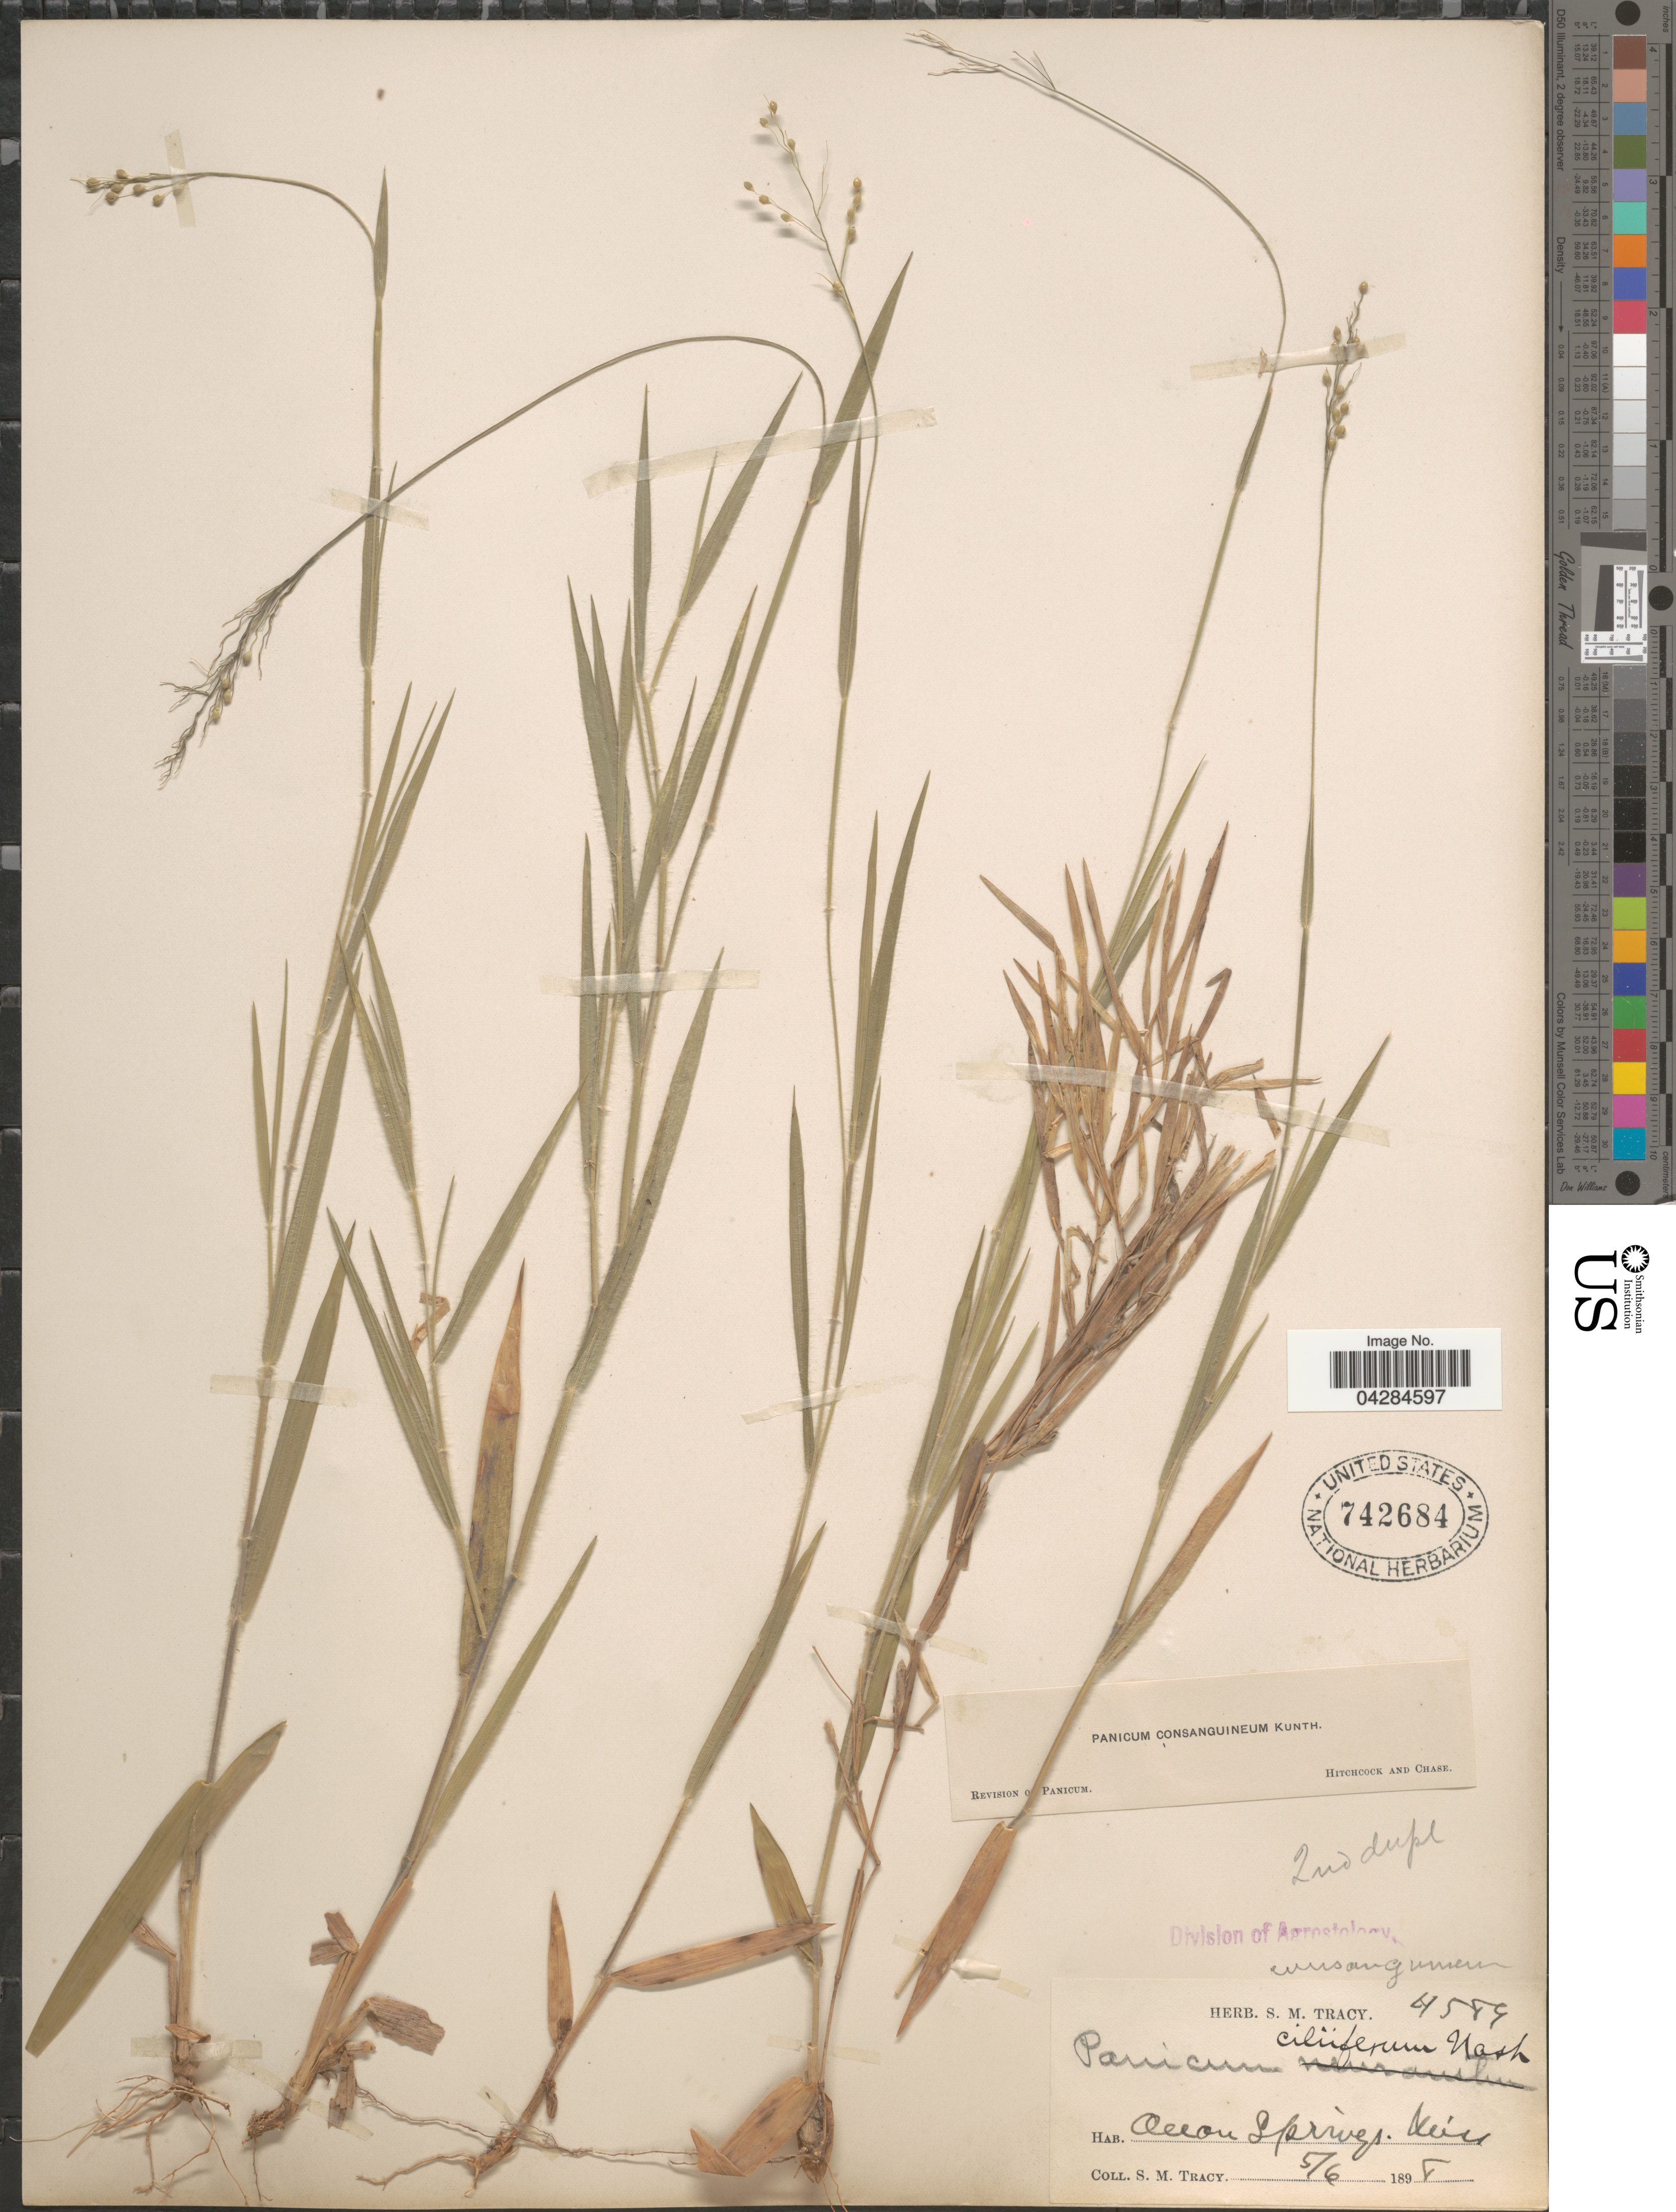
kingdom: Plantae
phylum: Tracheophyta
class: Liliopsida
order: Poales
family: Poaceae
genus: Dichanthelium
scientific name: Dichanthelium ovale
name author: (Elliott) Gould & C.A. Clark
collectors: S. M. Tracy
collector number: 4589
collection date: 1898-05-06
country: United States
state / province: Mississippi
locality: Ocean Springs.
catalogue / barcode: US 742684